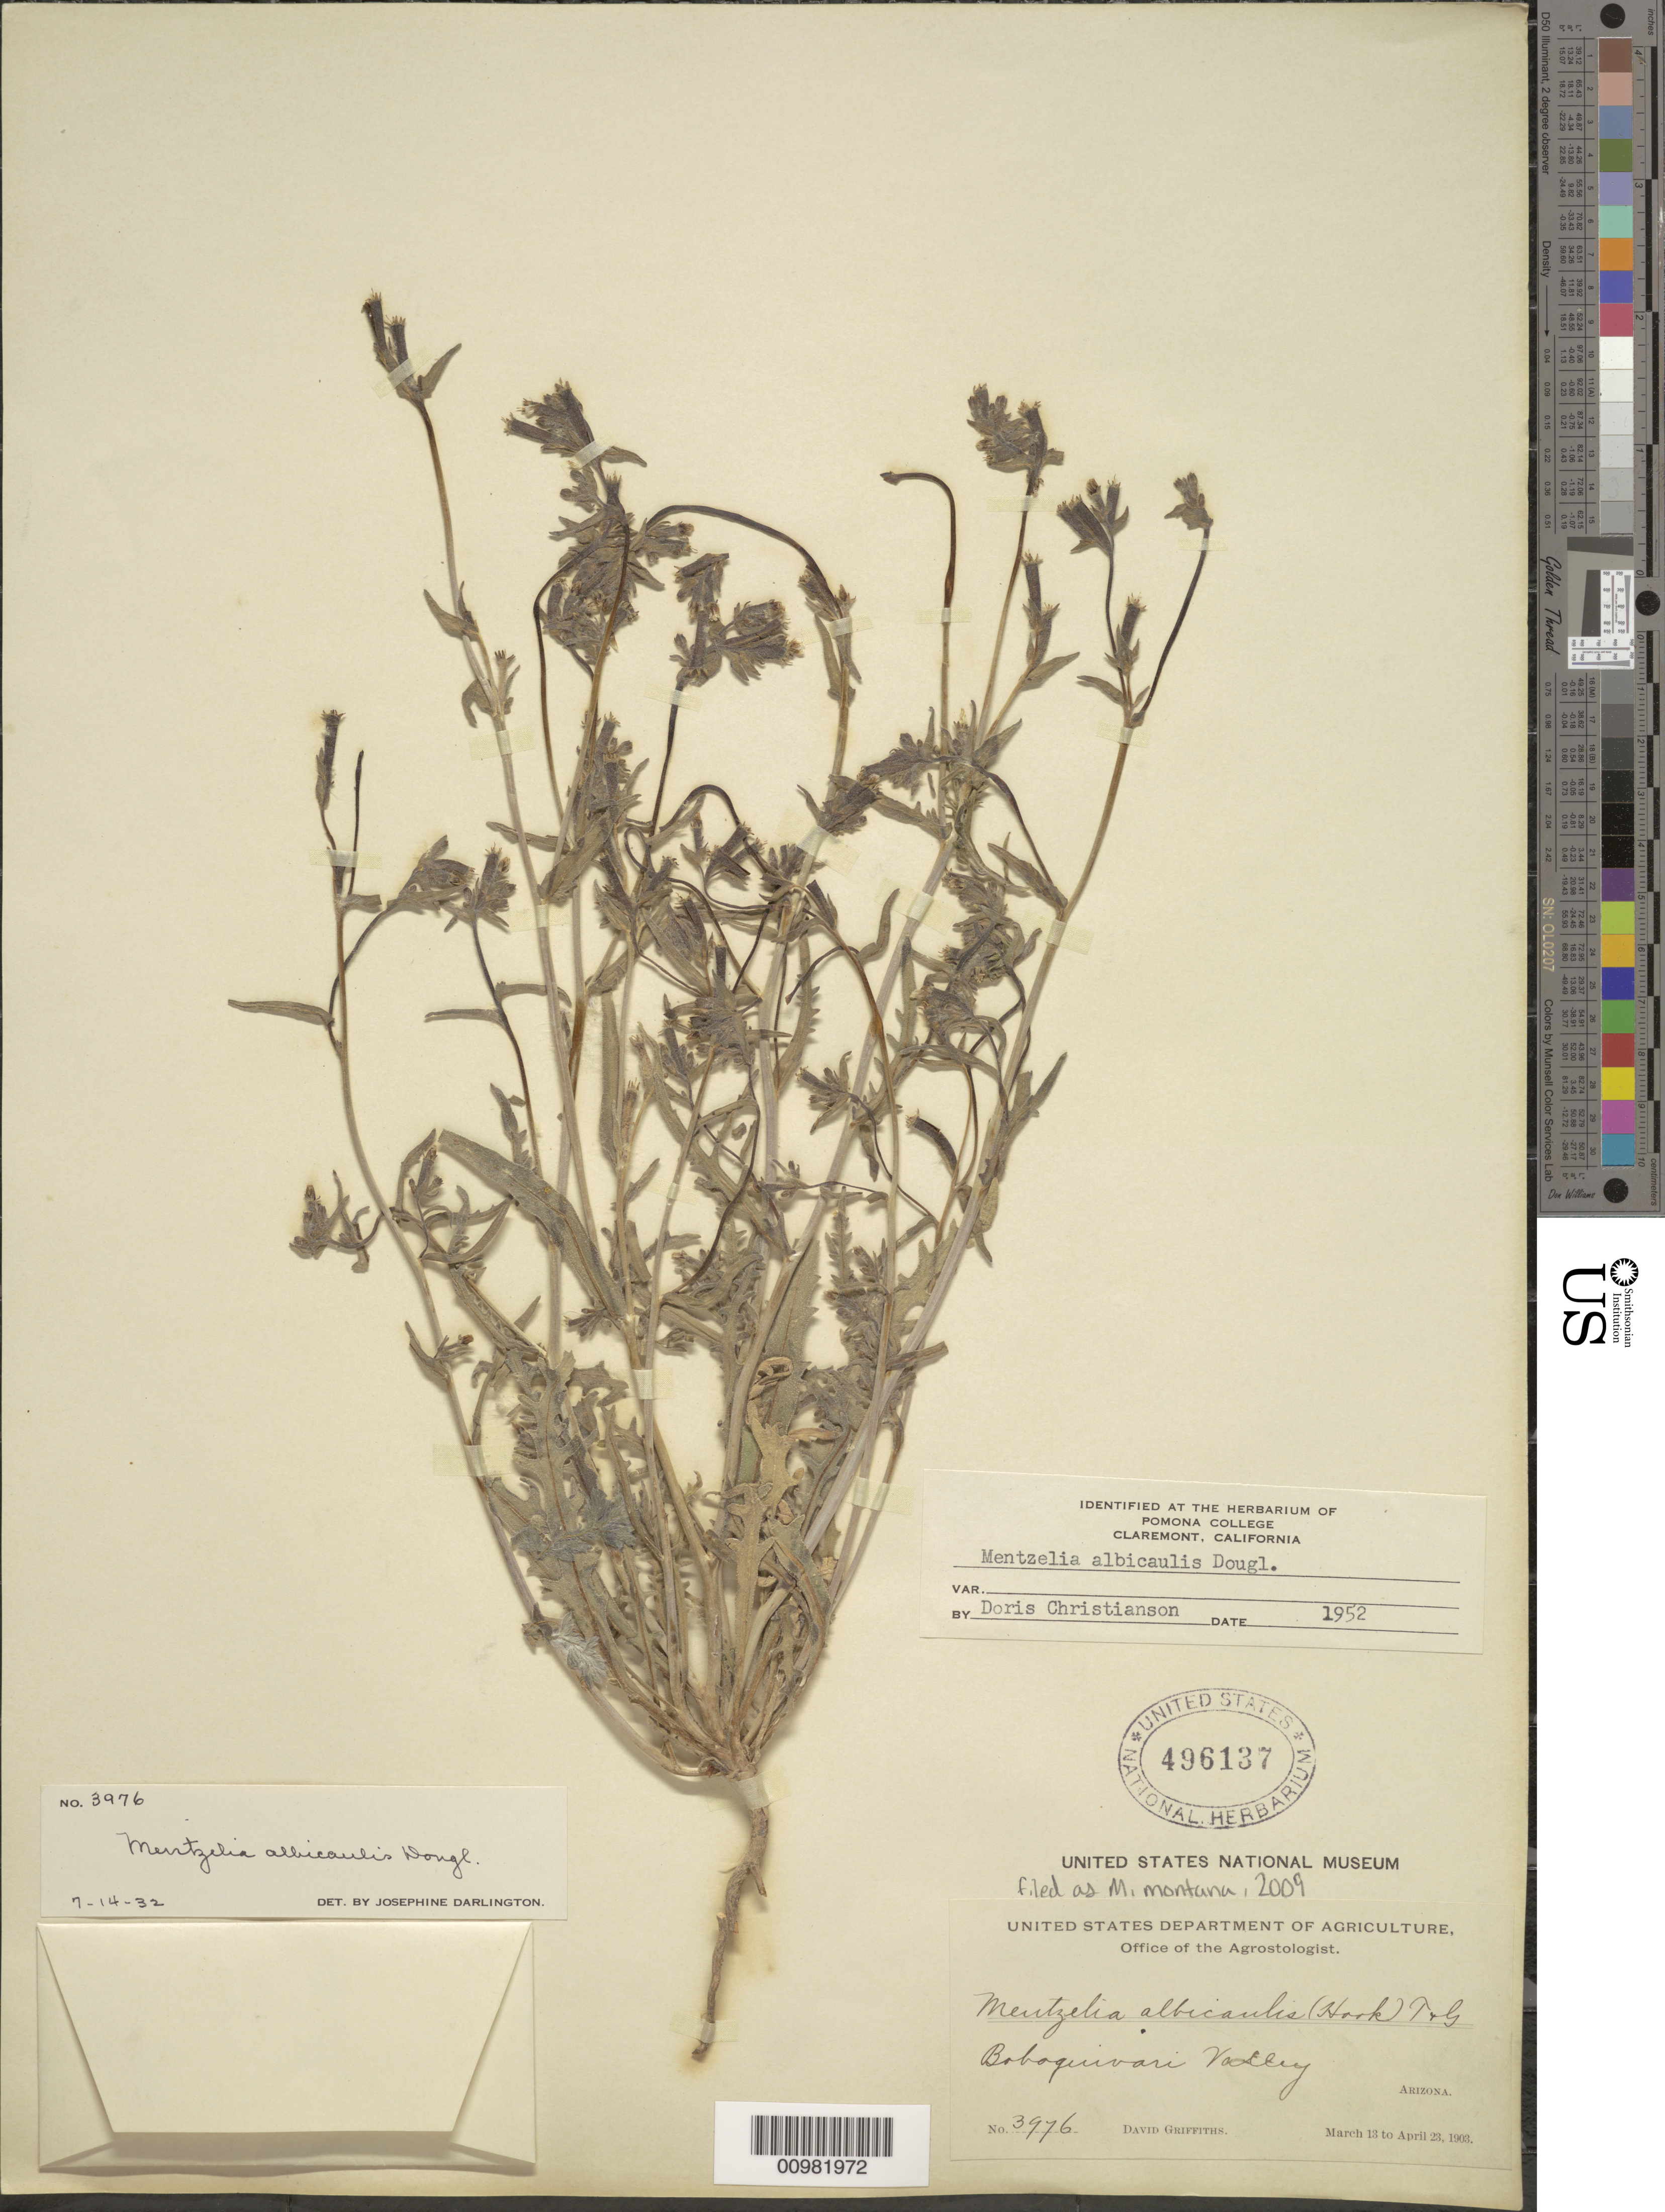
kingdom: Plantae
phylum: Tracheophyta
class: Magnoliopsida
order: Cornales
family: Loasaceae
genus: Mentzelia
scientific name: Mentzelia montana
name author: (Davidson) Davidson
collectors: D. Griffiths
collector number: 3976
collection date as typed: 13 Mar 1903 to 23 Apr 1903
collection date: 1903-03-13/1903-04-23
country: United States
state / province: Arizona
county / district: Pima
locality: Baboquivari Valley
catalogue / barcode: US 496137